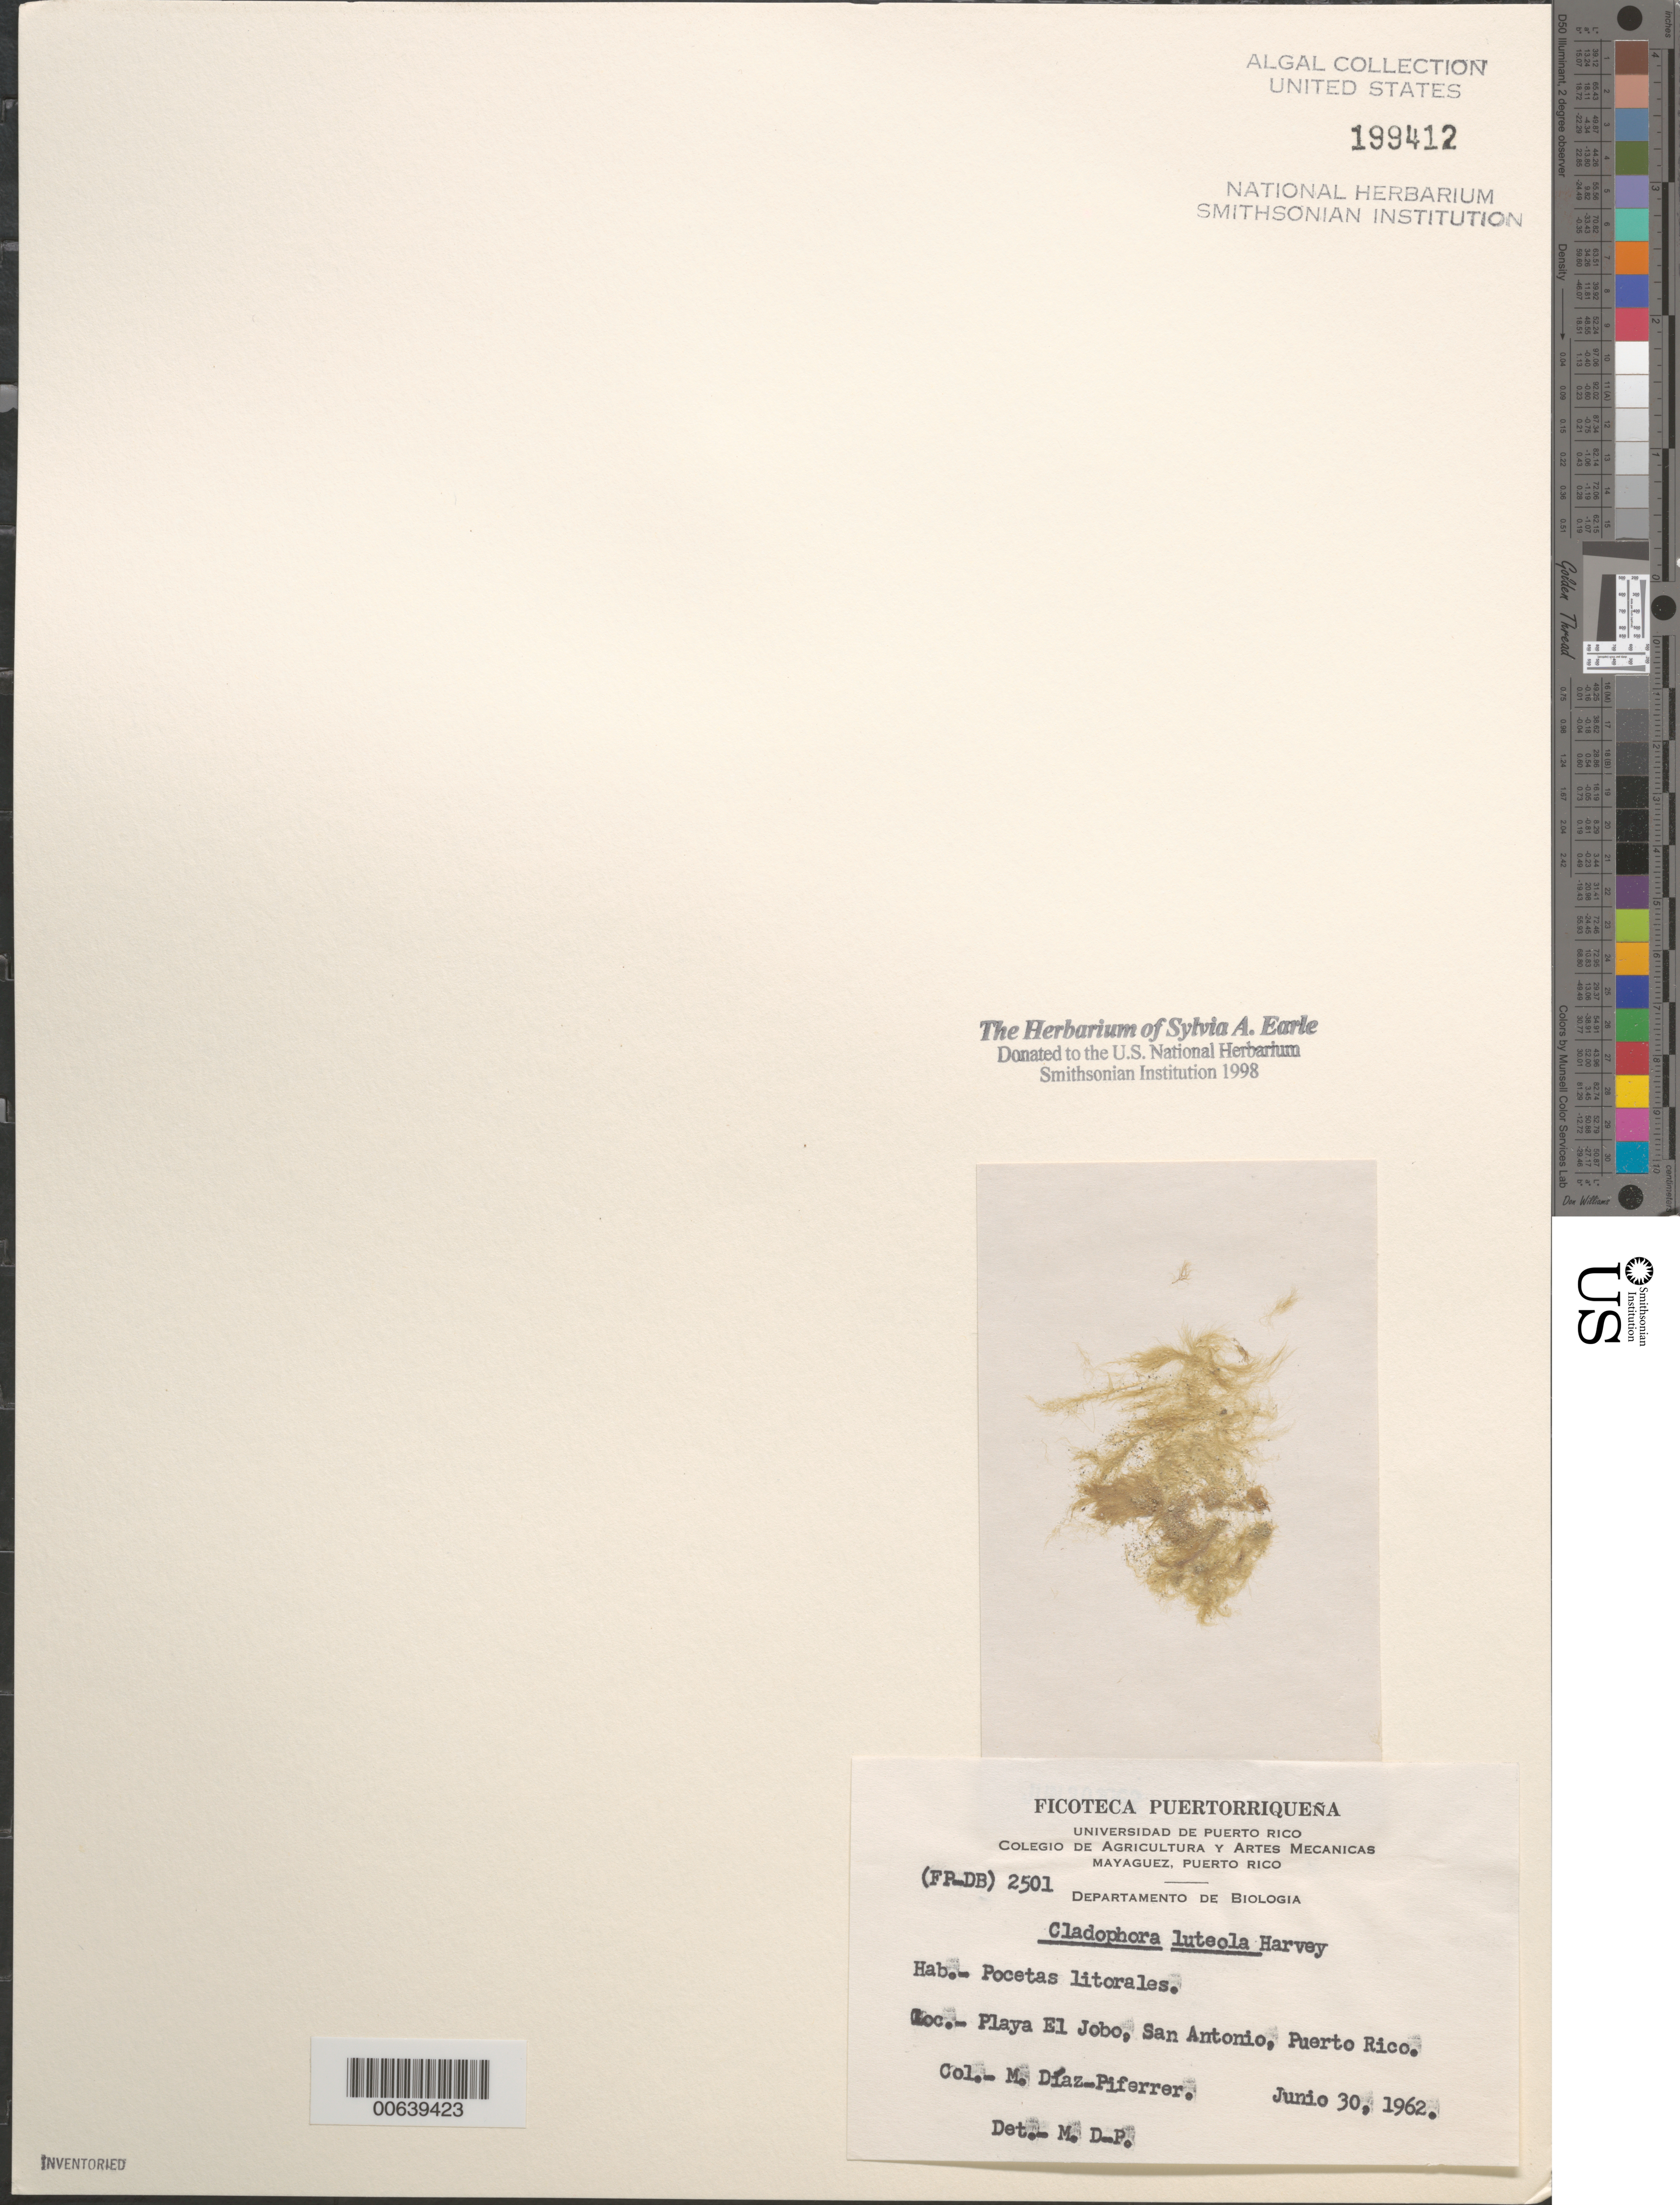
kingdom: Plantae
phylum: Chlorophyta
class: Ulvophyceae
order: Cladophorales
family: Cladophoraceae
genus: Cladophora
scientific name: Cladophora dalmatica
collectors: M. Diaz-Piferrer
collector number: (fp-db) 2501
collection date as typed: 30 Jun 1962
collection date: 1962-06-30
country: Puerto Rico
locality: Playa el jobo, san antonio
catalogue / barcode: US 199412